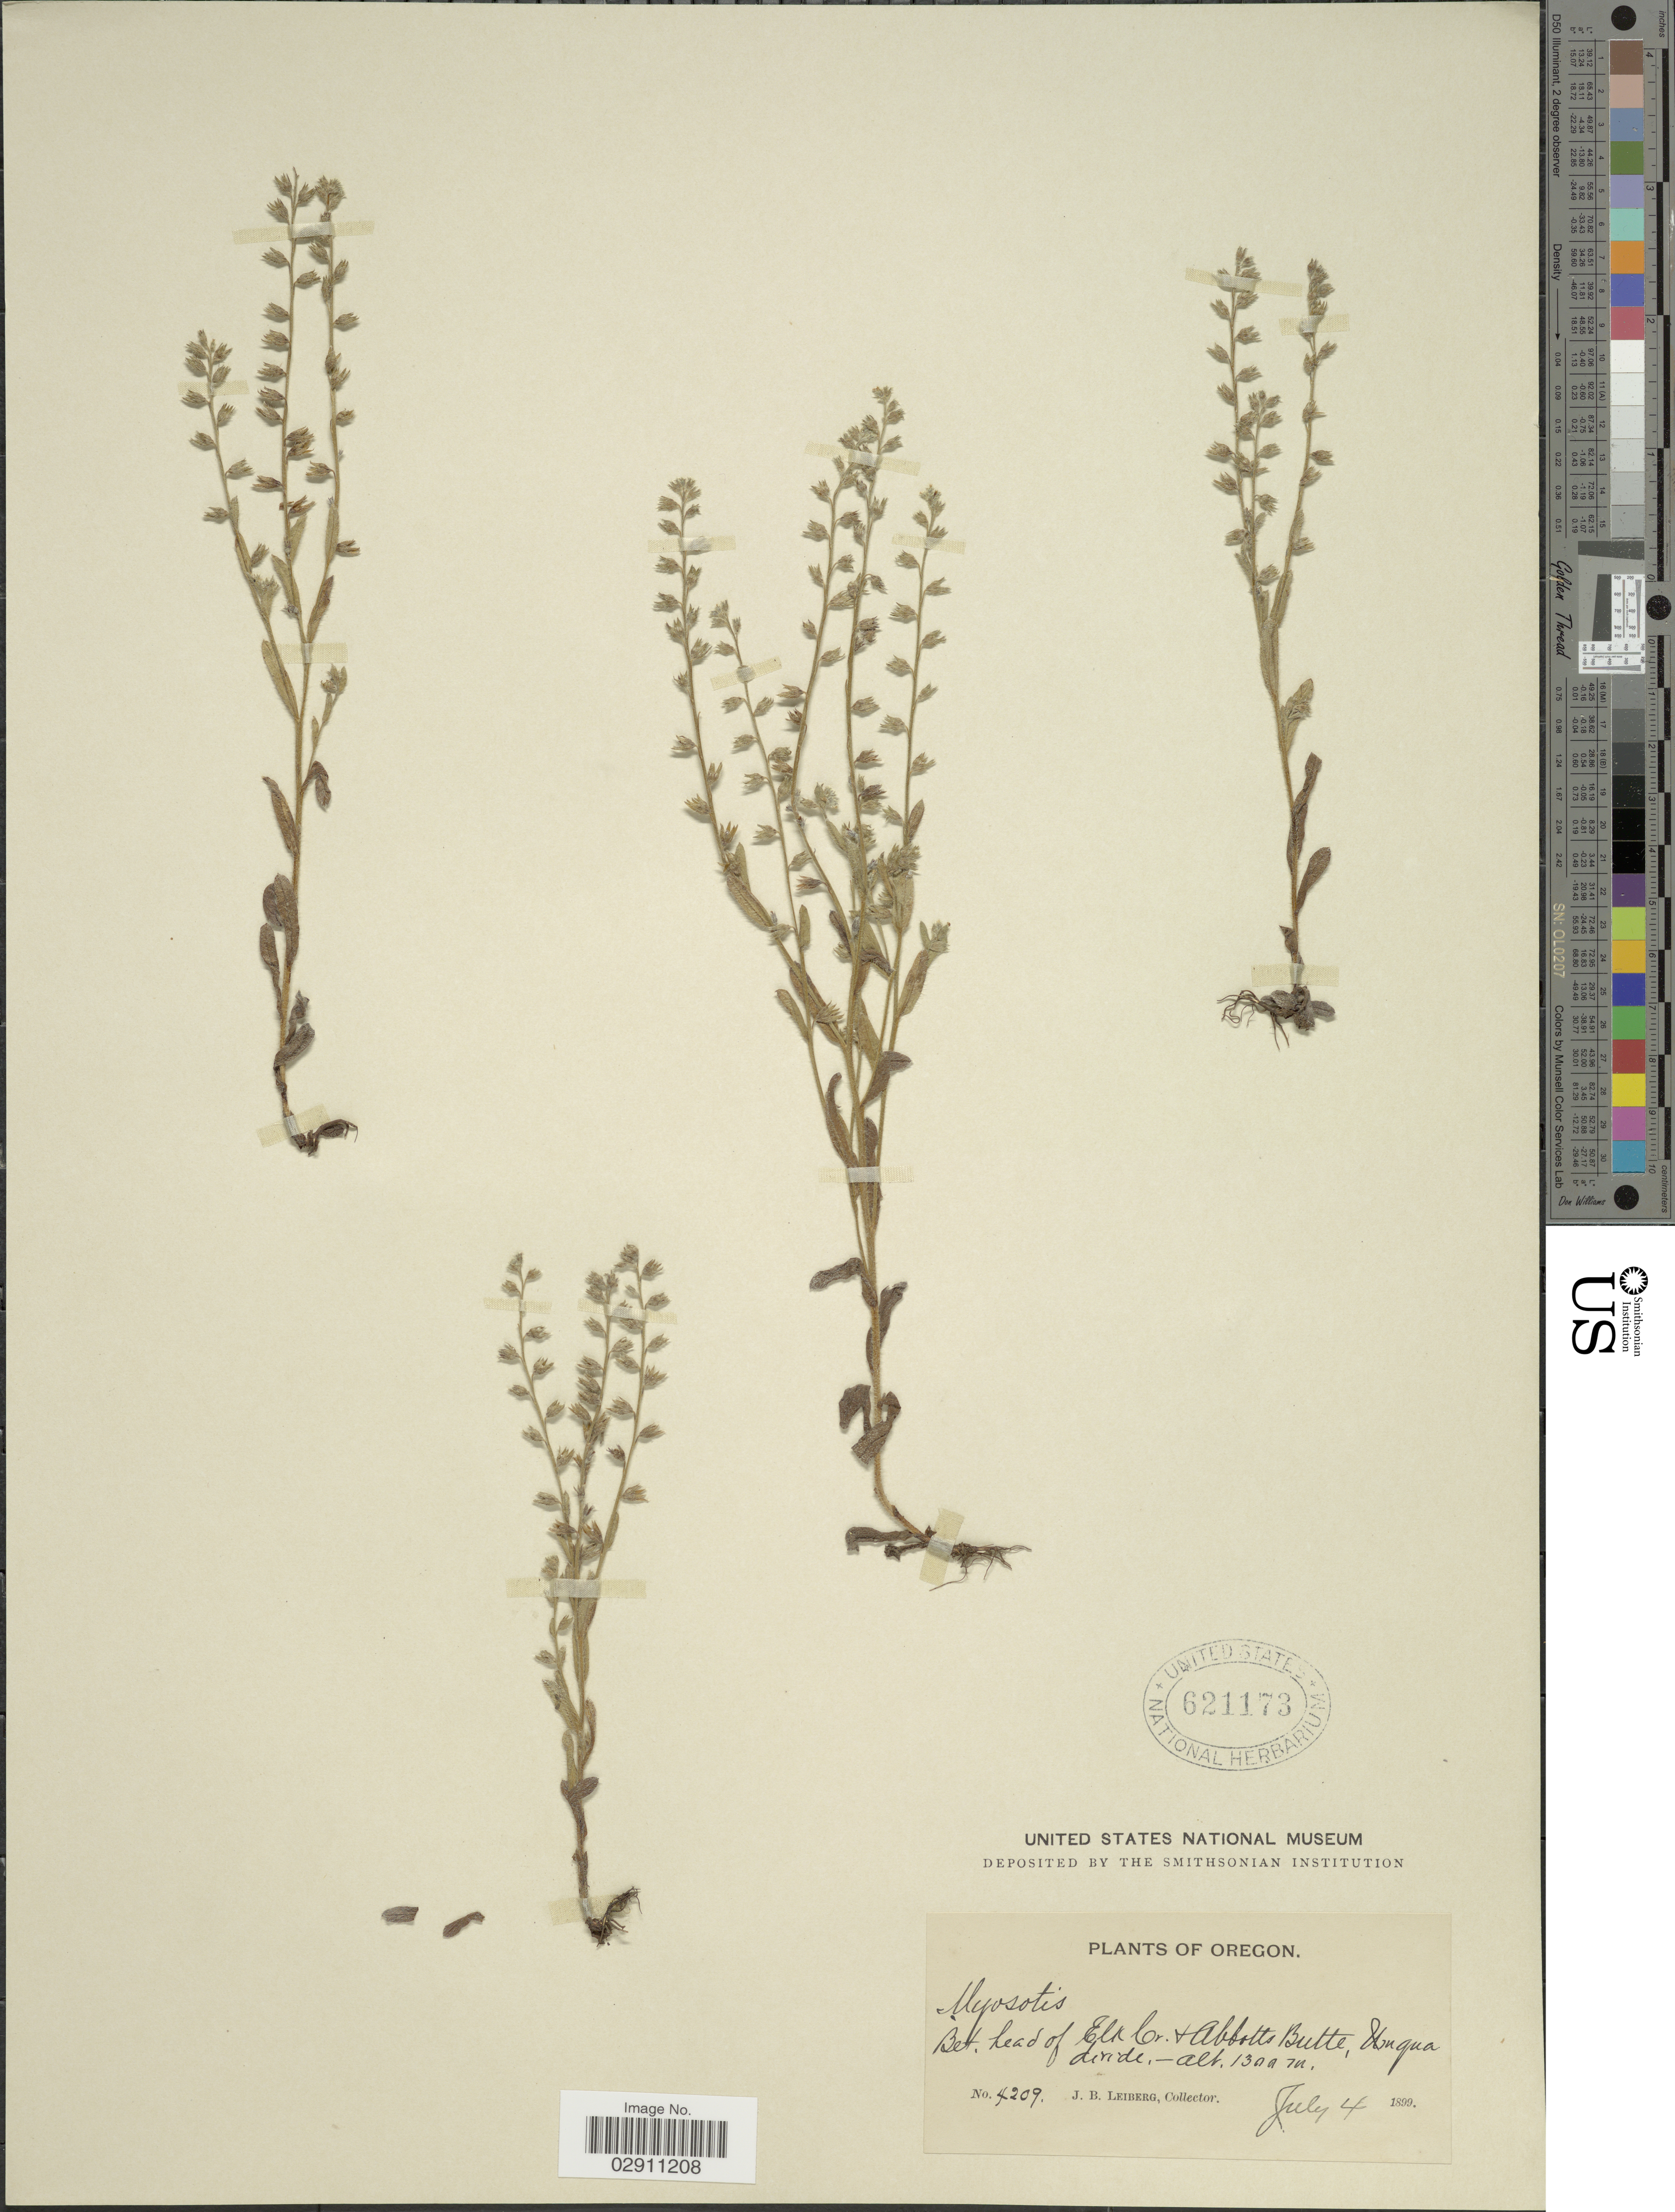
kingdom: Plantae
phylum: Tracheophyta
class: Magnoliopsida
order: Boraginales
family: Boraginaceae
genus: Myosotis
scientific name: Myosotis verna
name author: Nutt.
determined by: Goldman, Doug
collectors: J. B. Leiberg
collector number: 4209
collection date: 1899-07-04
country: United States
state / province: Oregon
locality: Bet. head of Elk Cr. & Abbots Butte, Unqua divide.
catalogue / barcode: US 621173